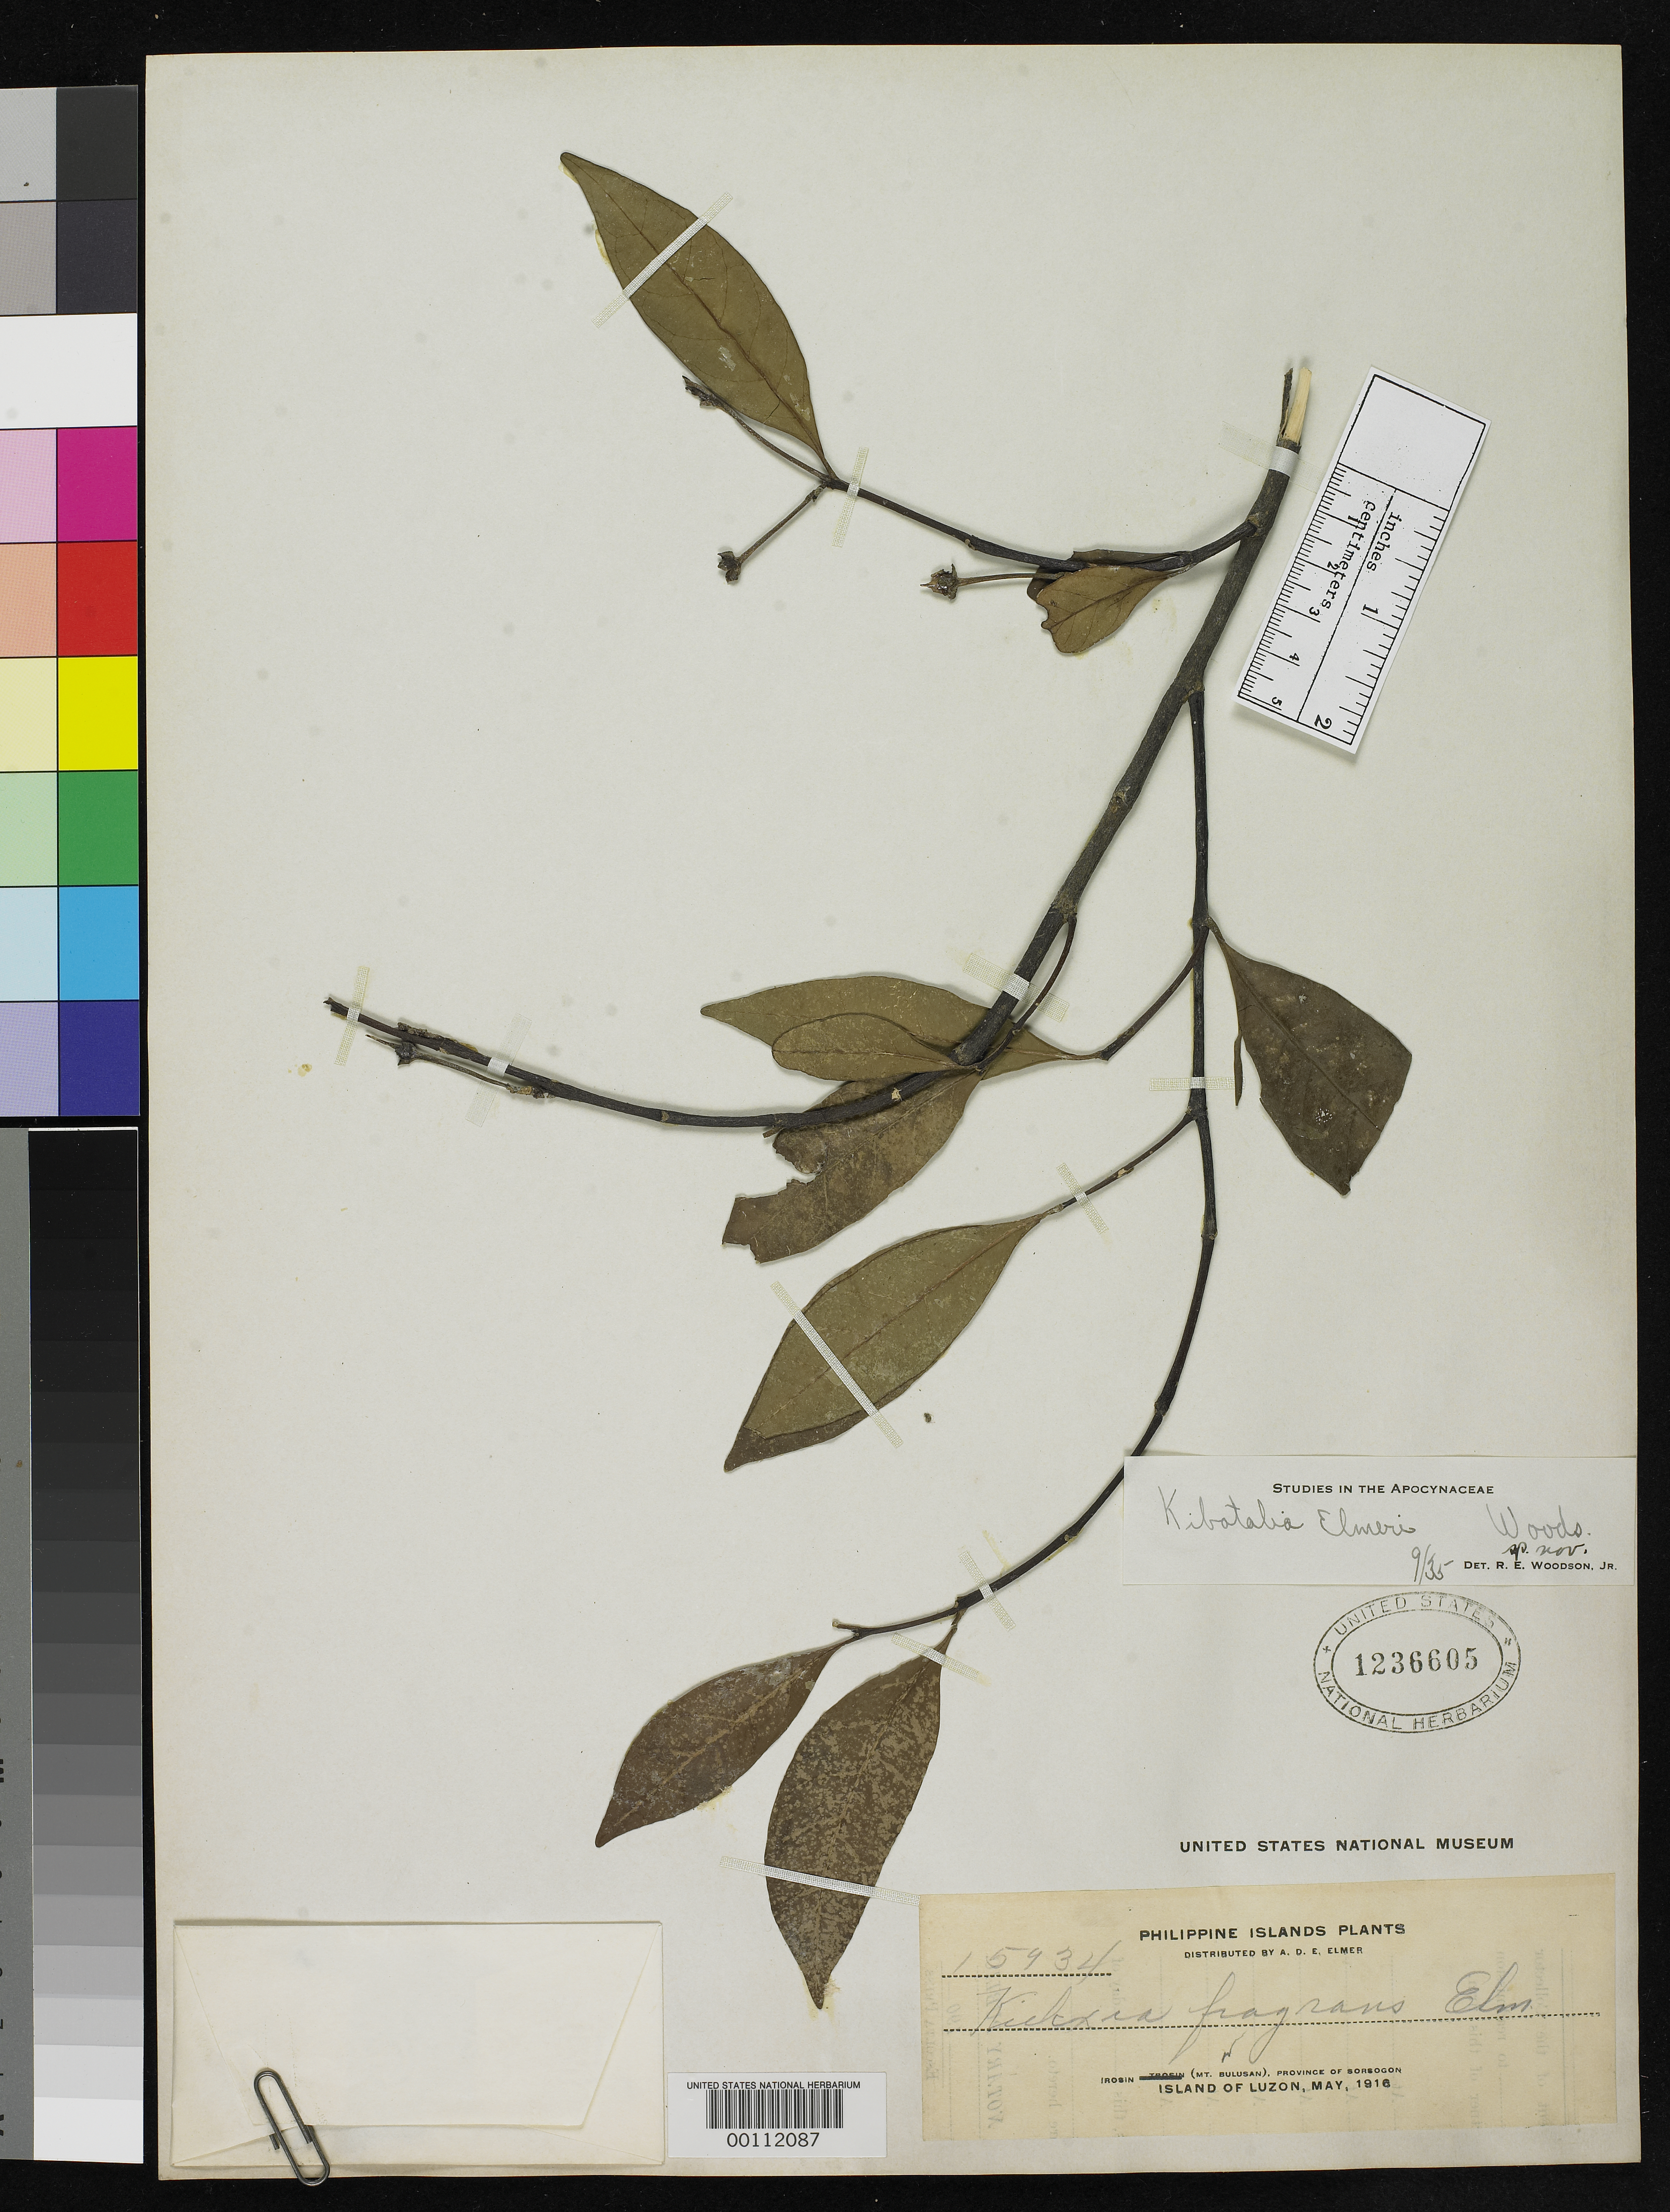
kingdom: Plantae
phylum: Tracheophyta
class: Magnoliopsida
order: Gentianales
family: Apocynaceae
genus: Kibatalia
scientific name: Kibatalia elmeri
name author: Woodson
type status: Type Collection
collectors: A. D. E. Elmer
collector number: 15934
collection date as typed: May 191-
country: Philippines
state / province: Bicol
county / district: Sorsogon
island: Luzon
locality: Irosin, Mt. Bulusan.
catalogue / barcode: US 1236605